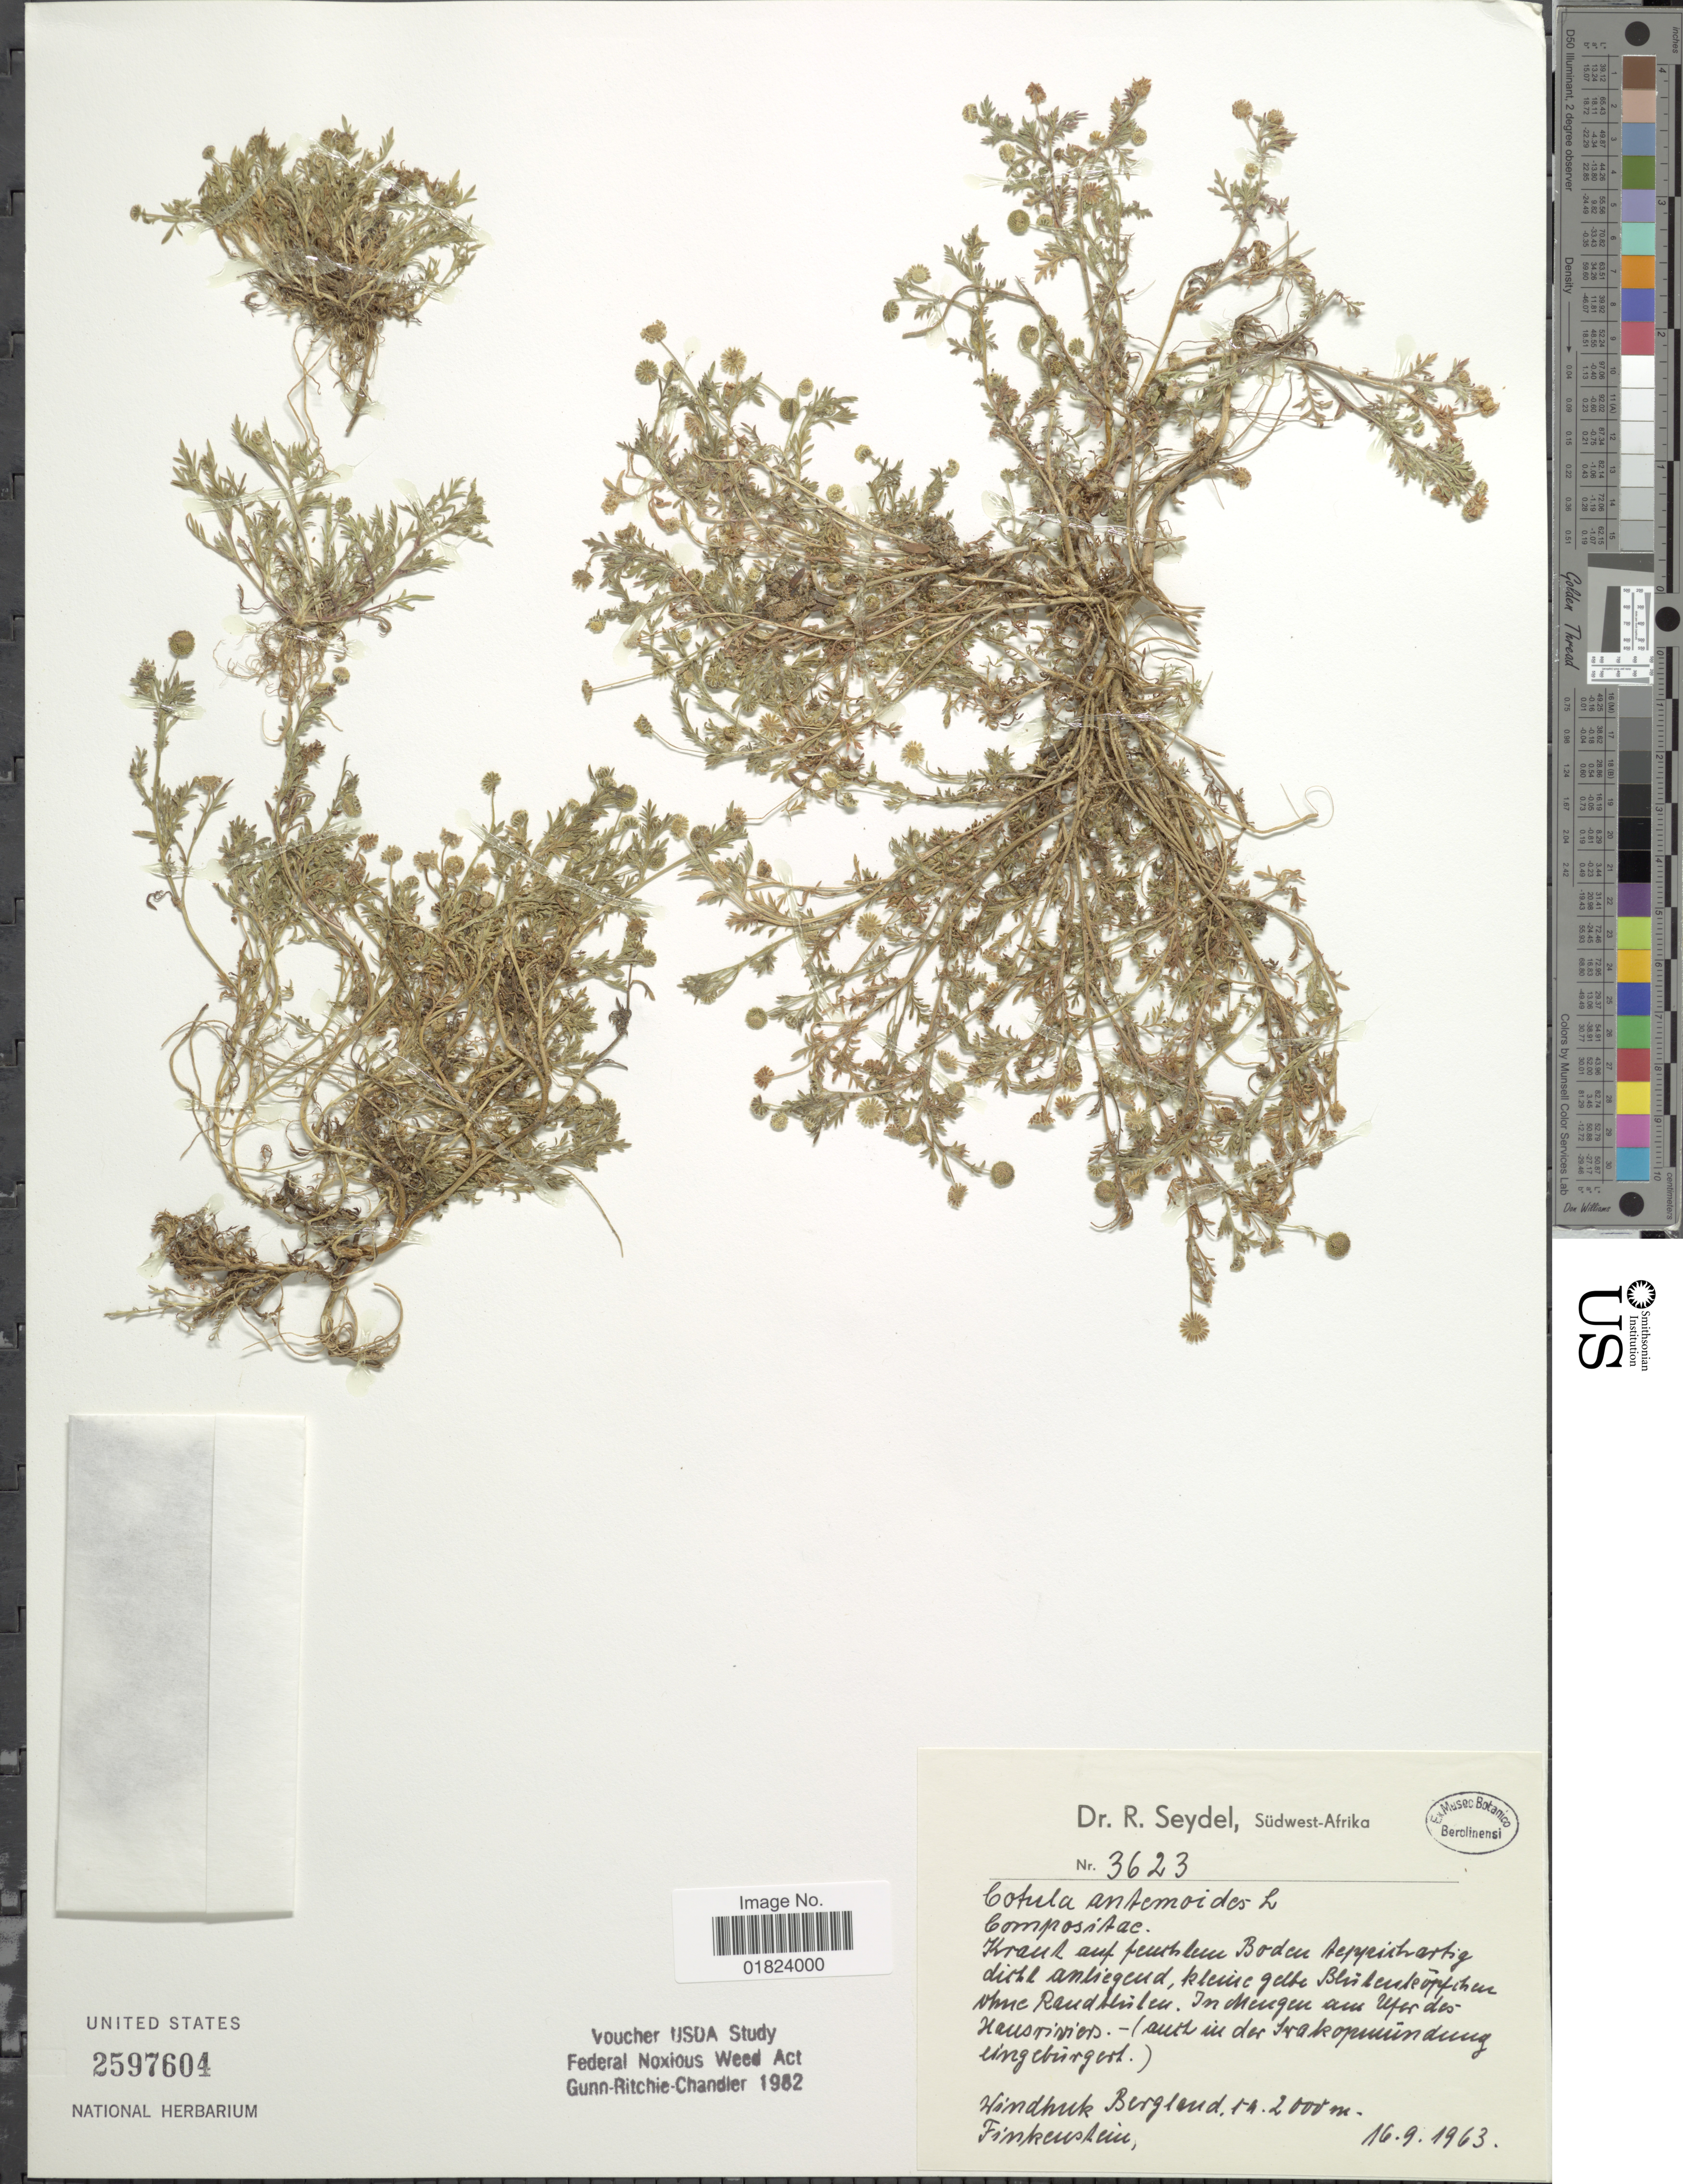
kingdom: Plantae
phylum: Tracheophyta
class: Magnoliopsida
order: Asterales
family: Asteraceae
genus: Cotula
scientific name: Cotula anthemoides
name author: L.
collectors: R. Seydel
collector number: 3623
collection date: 1963-09-16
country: Namibia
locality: Südwest-Afrika. Windhuk Bergland, Finkenstein.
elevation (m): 2000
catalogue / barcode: US 2597604